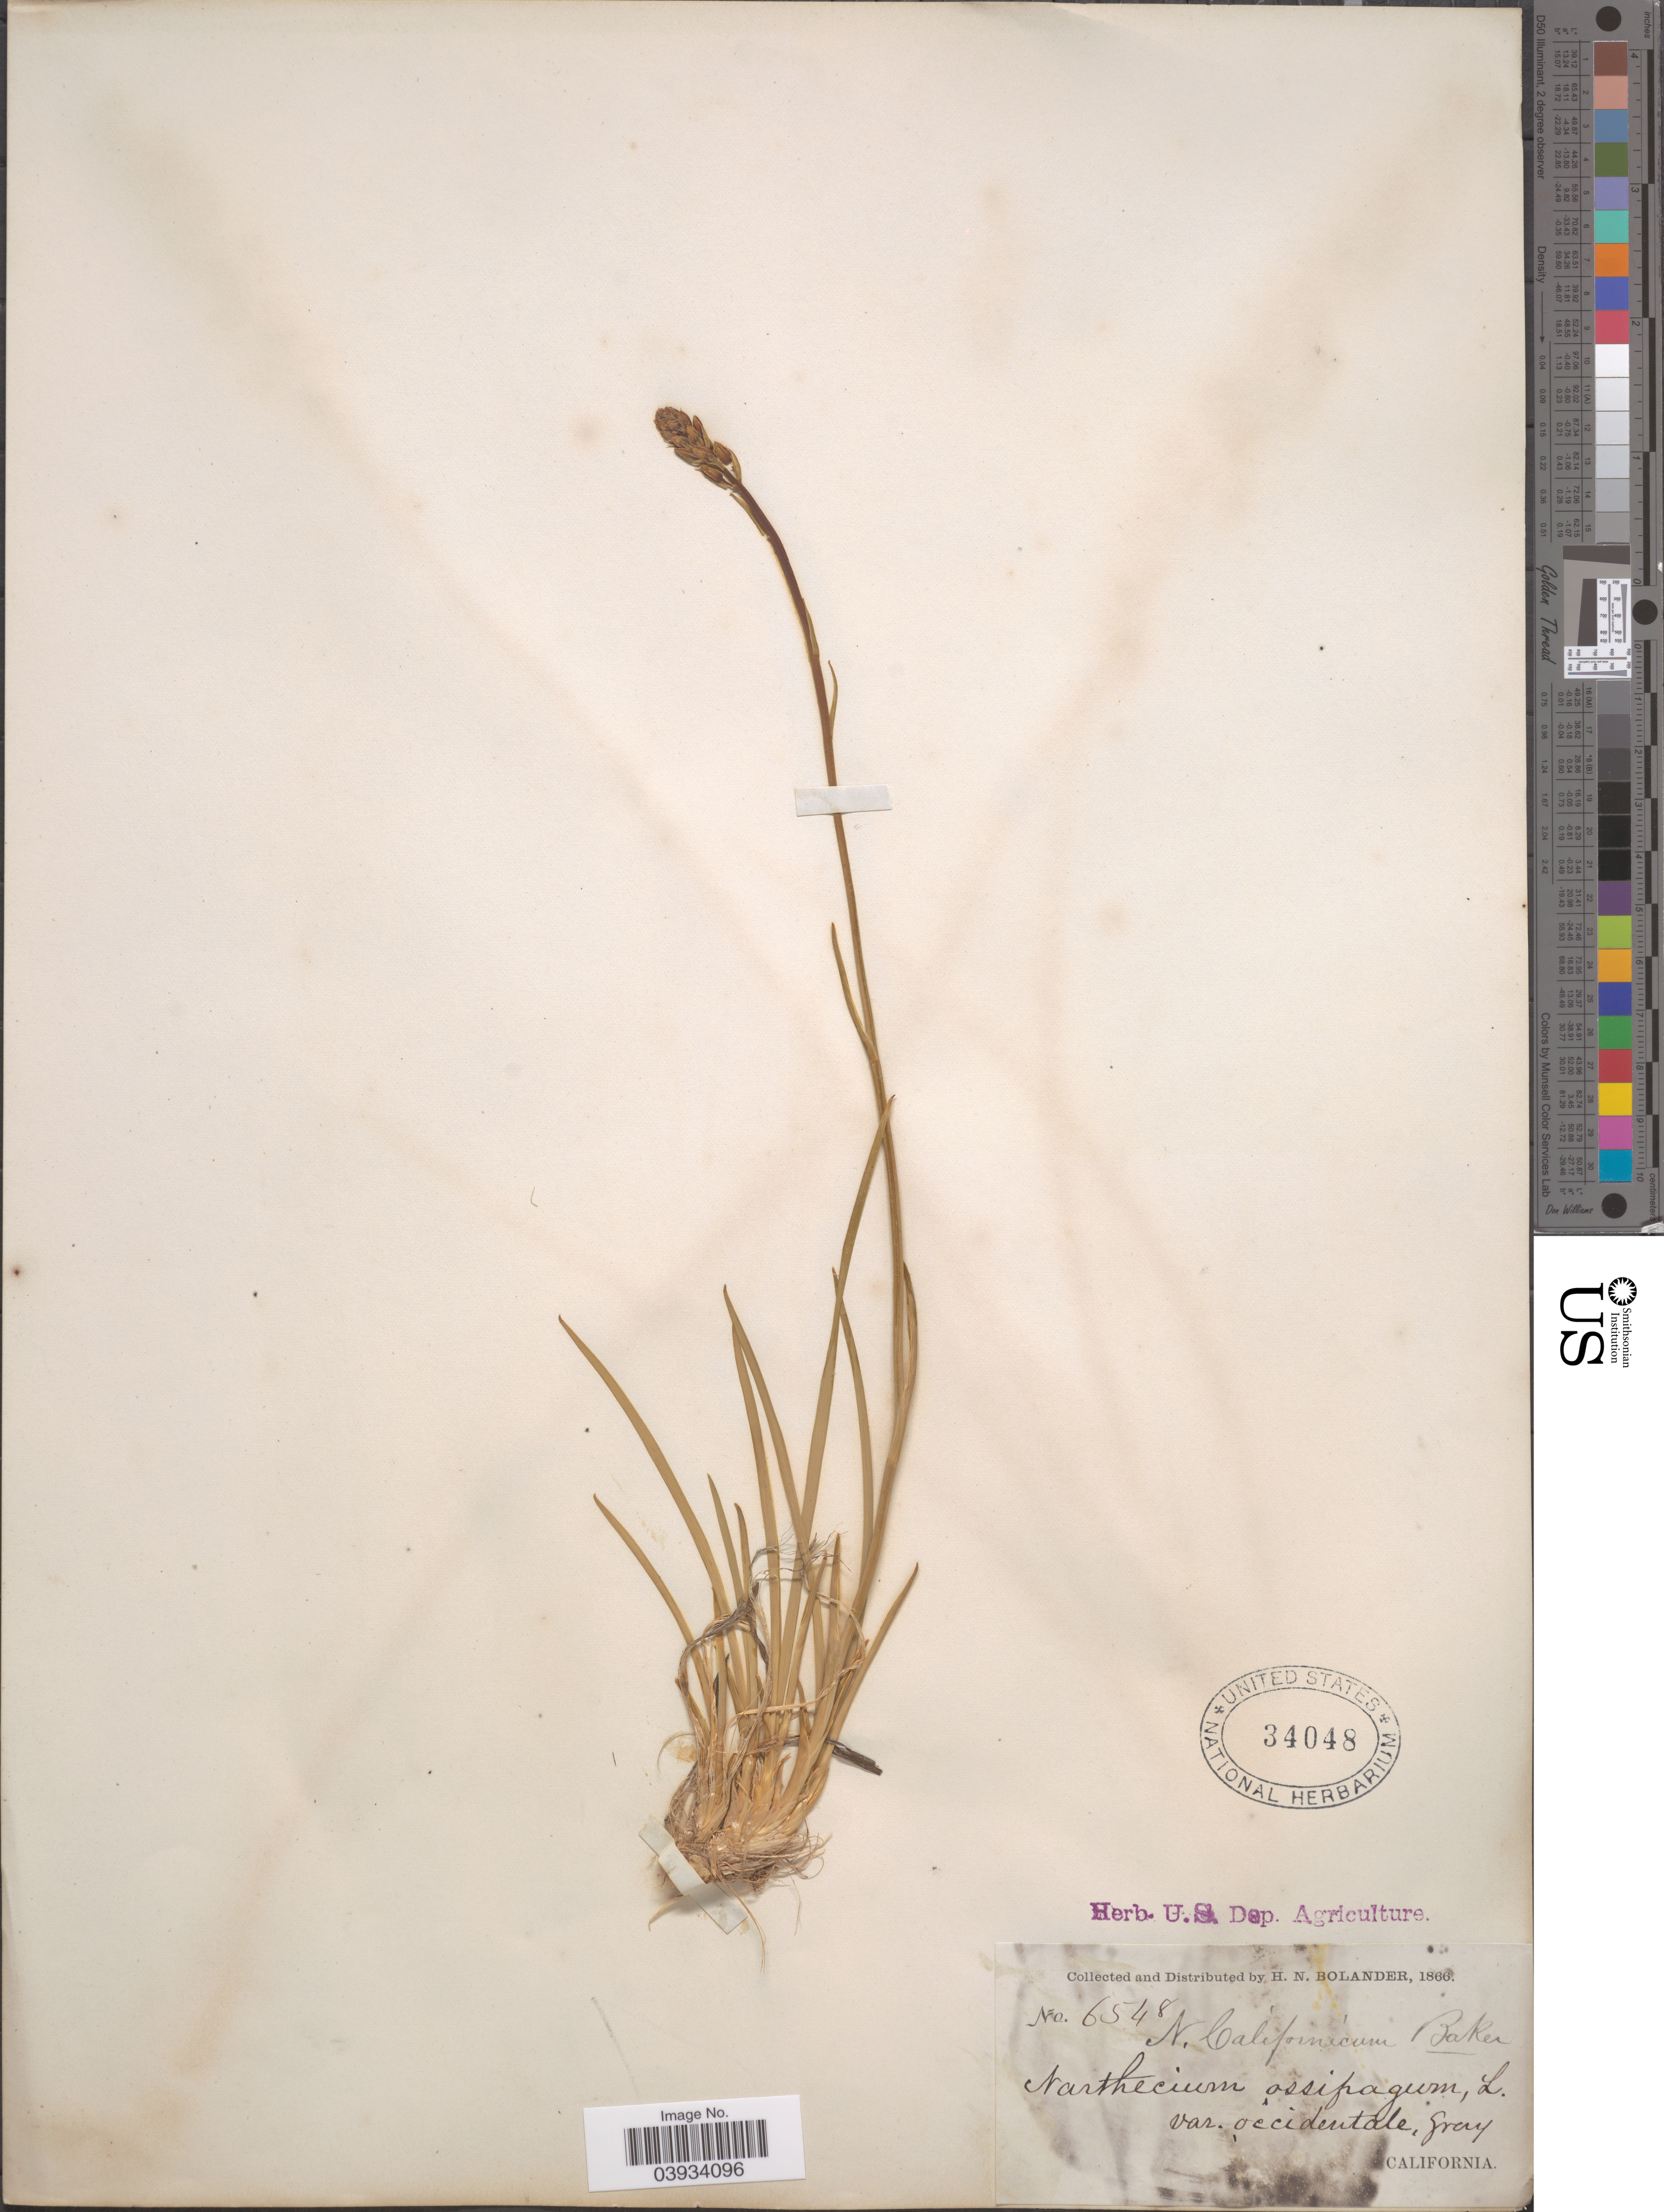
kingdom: Plantae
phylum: Tracheophyta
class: Liliopsida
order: Dioscoreales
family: Nartheciaceae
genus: Narthecium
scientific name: Narthecium californicum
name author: Baker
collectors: H. Bolander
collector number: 6548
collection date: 1866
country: United States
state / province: California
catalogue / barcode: US 34048